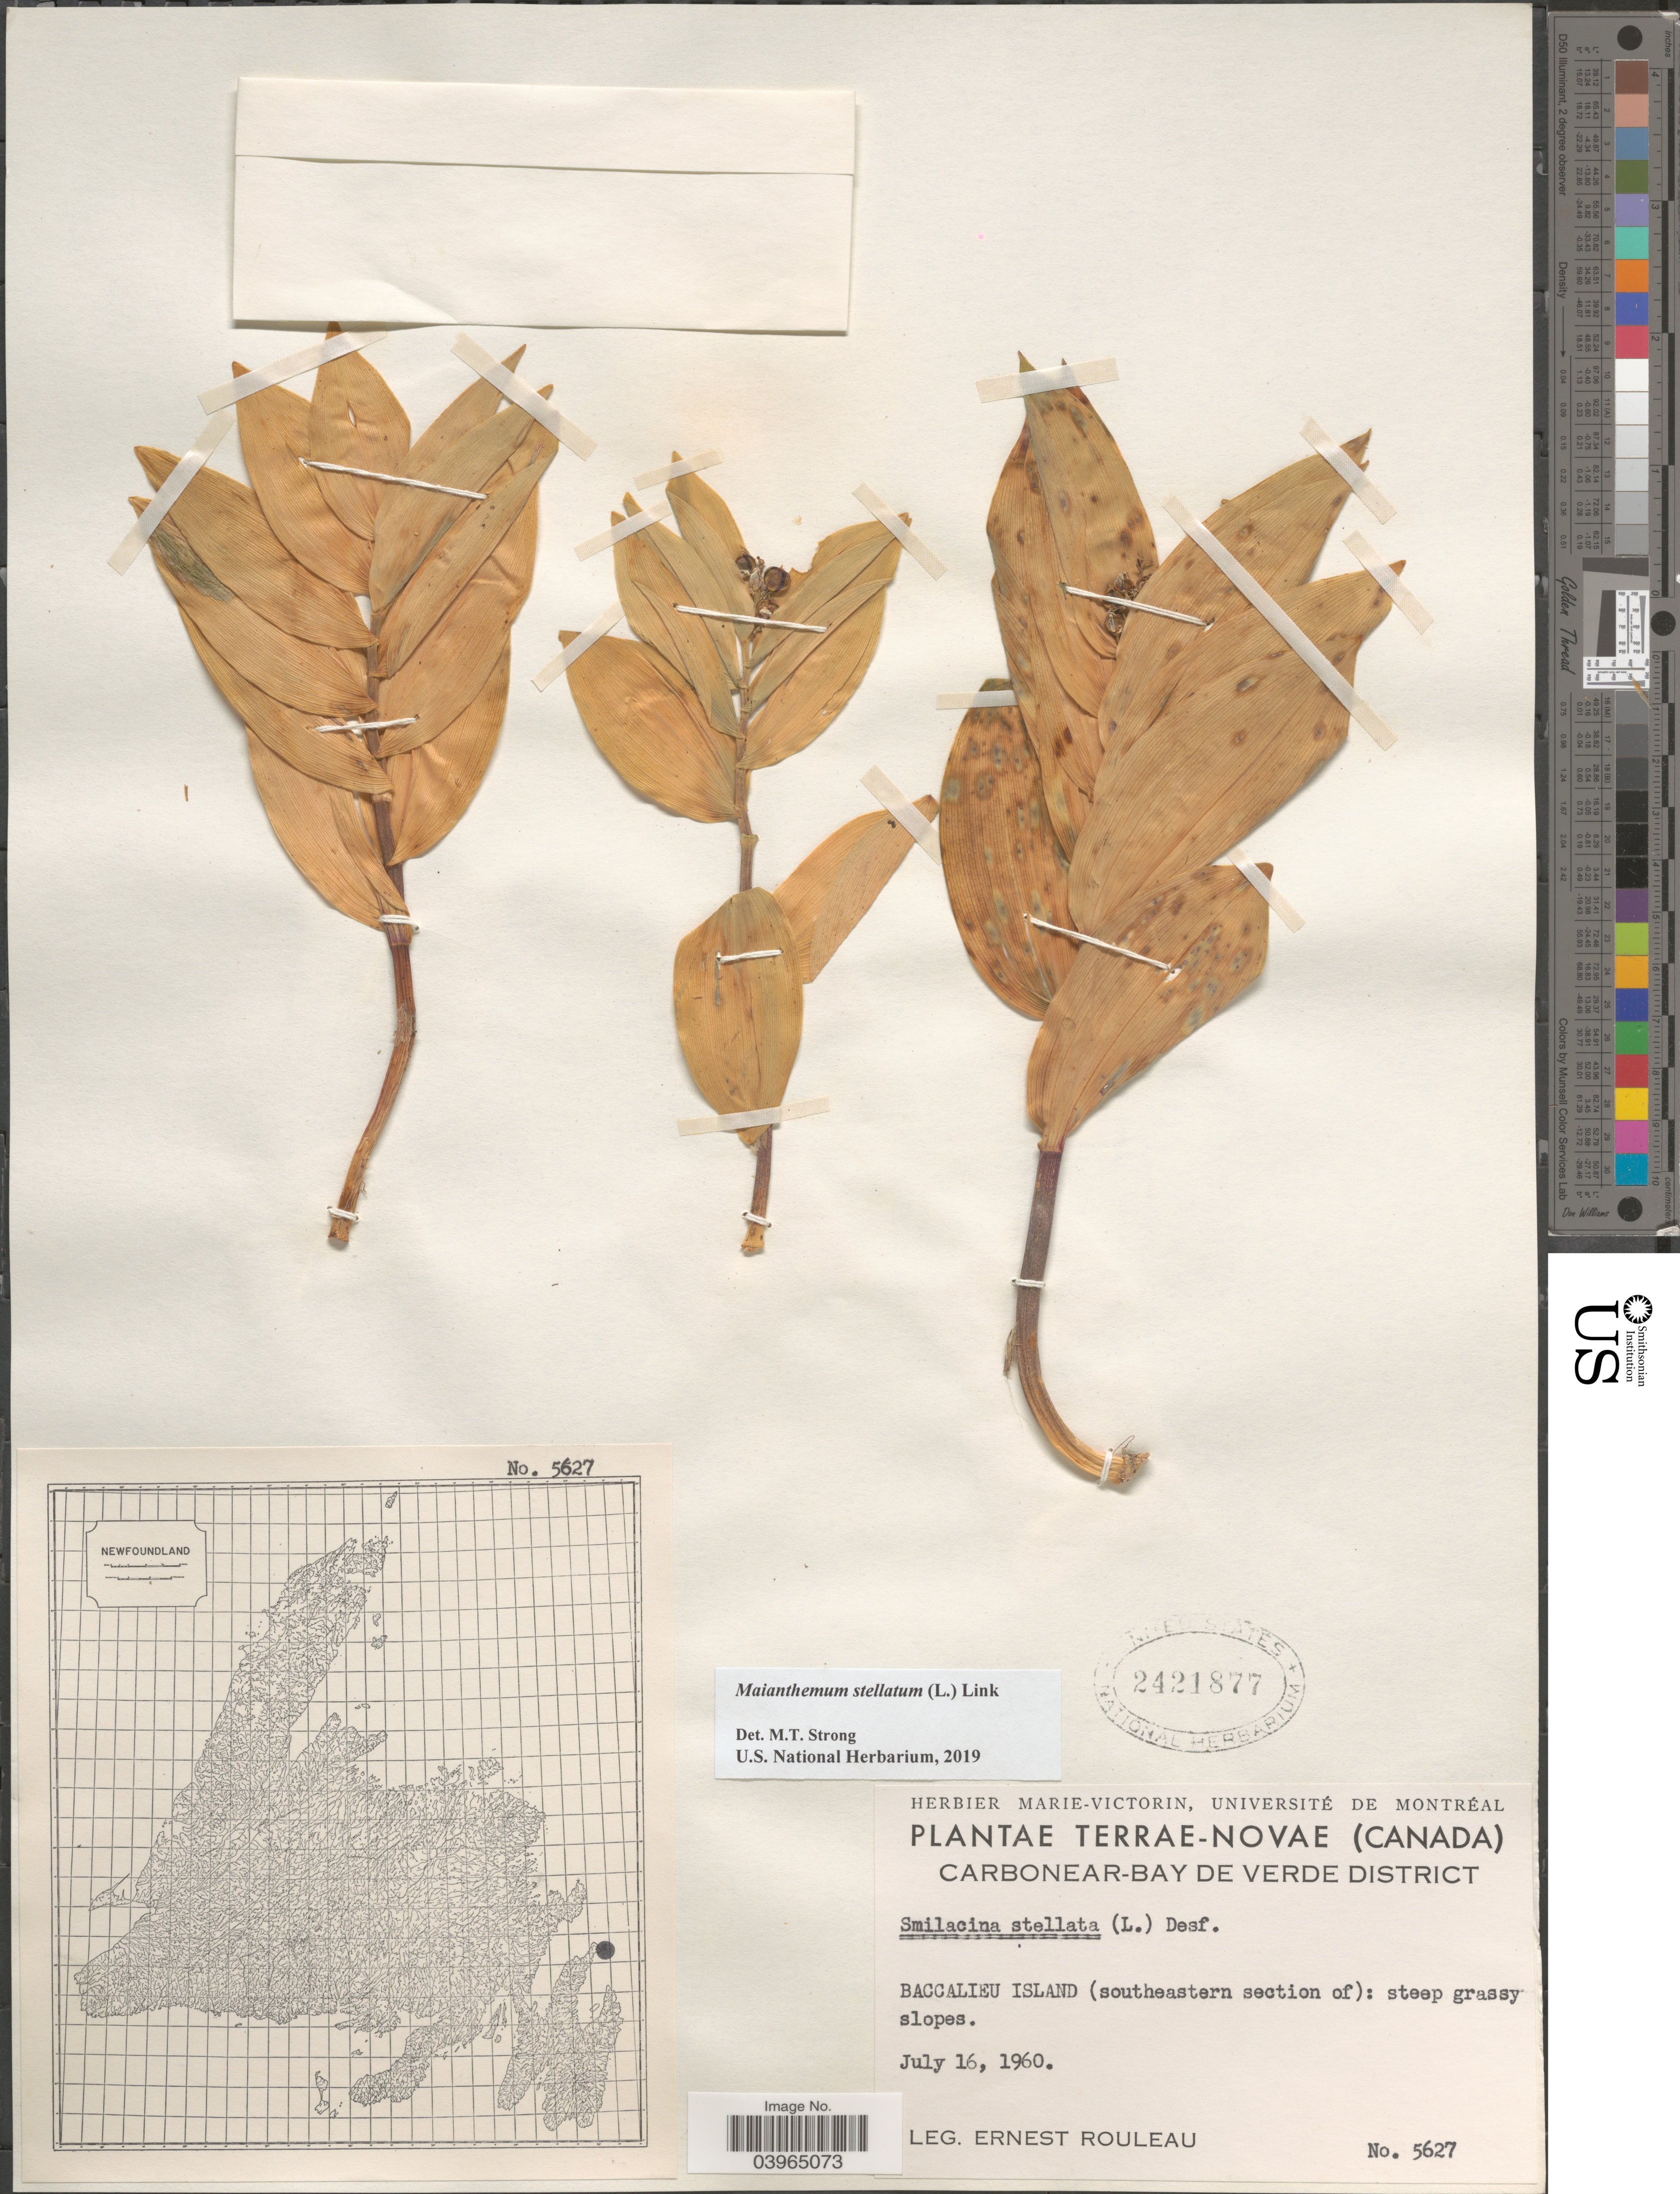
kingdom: Plantae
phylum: Tracheophyta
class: Liliopsida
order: Asparagales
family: Asparagaceae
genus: Maianthemum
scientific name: Maianthemum stellatum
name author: (L.) Link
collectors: J. Rouleau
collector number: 5627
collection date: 1960-07-16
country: Canada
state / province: Newfoundland and Labrador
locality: Terrae-Novae. Carbonear-Bay de Verde District. Baccalieu Island (southeastern section of): steep grassy slopes.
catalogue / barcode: US 2421877